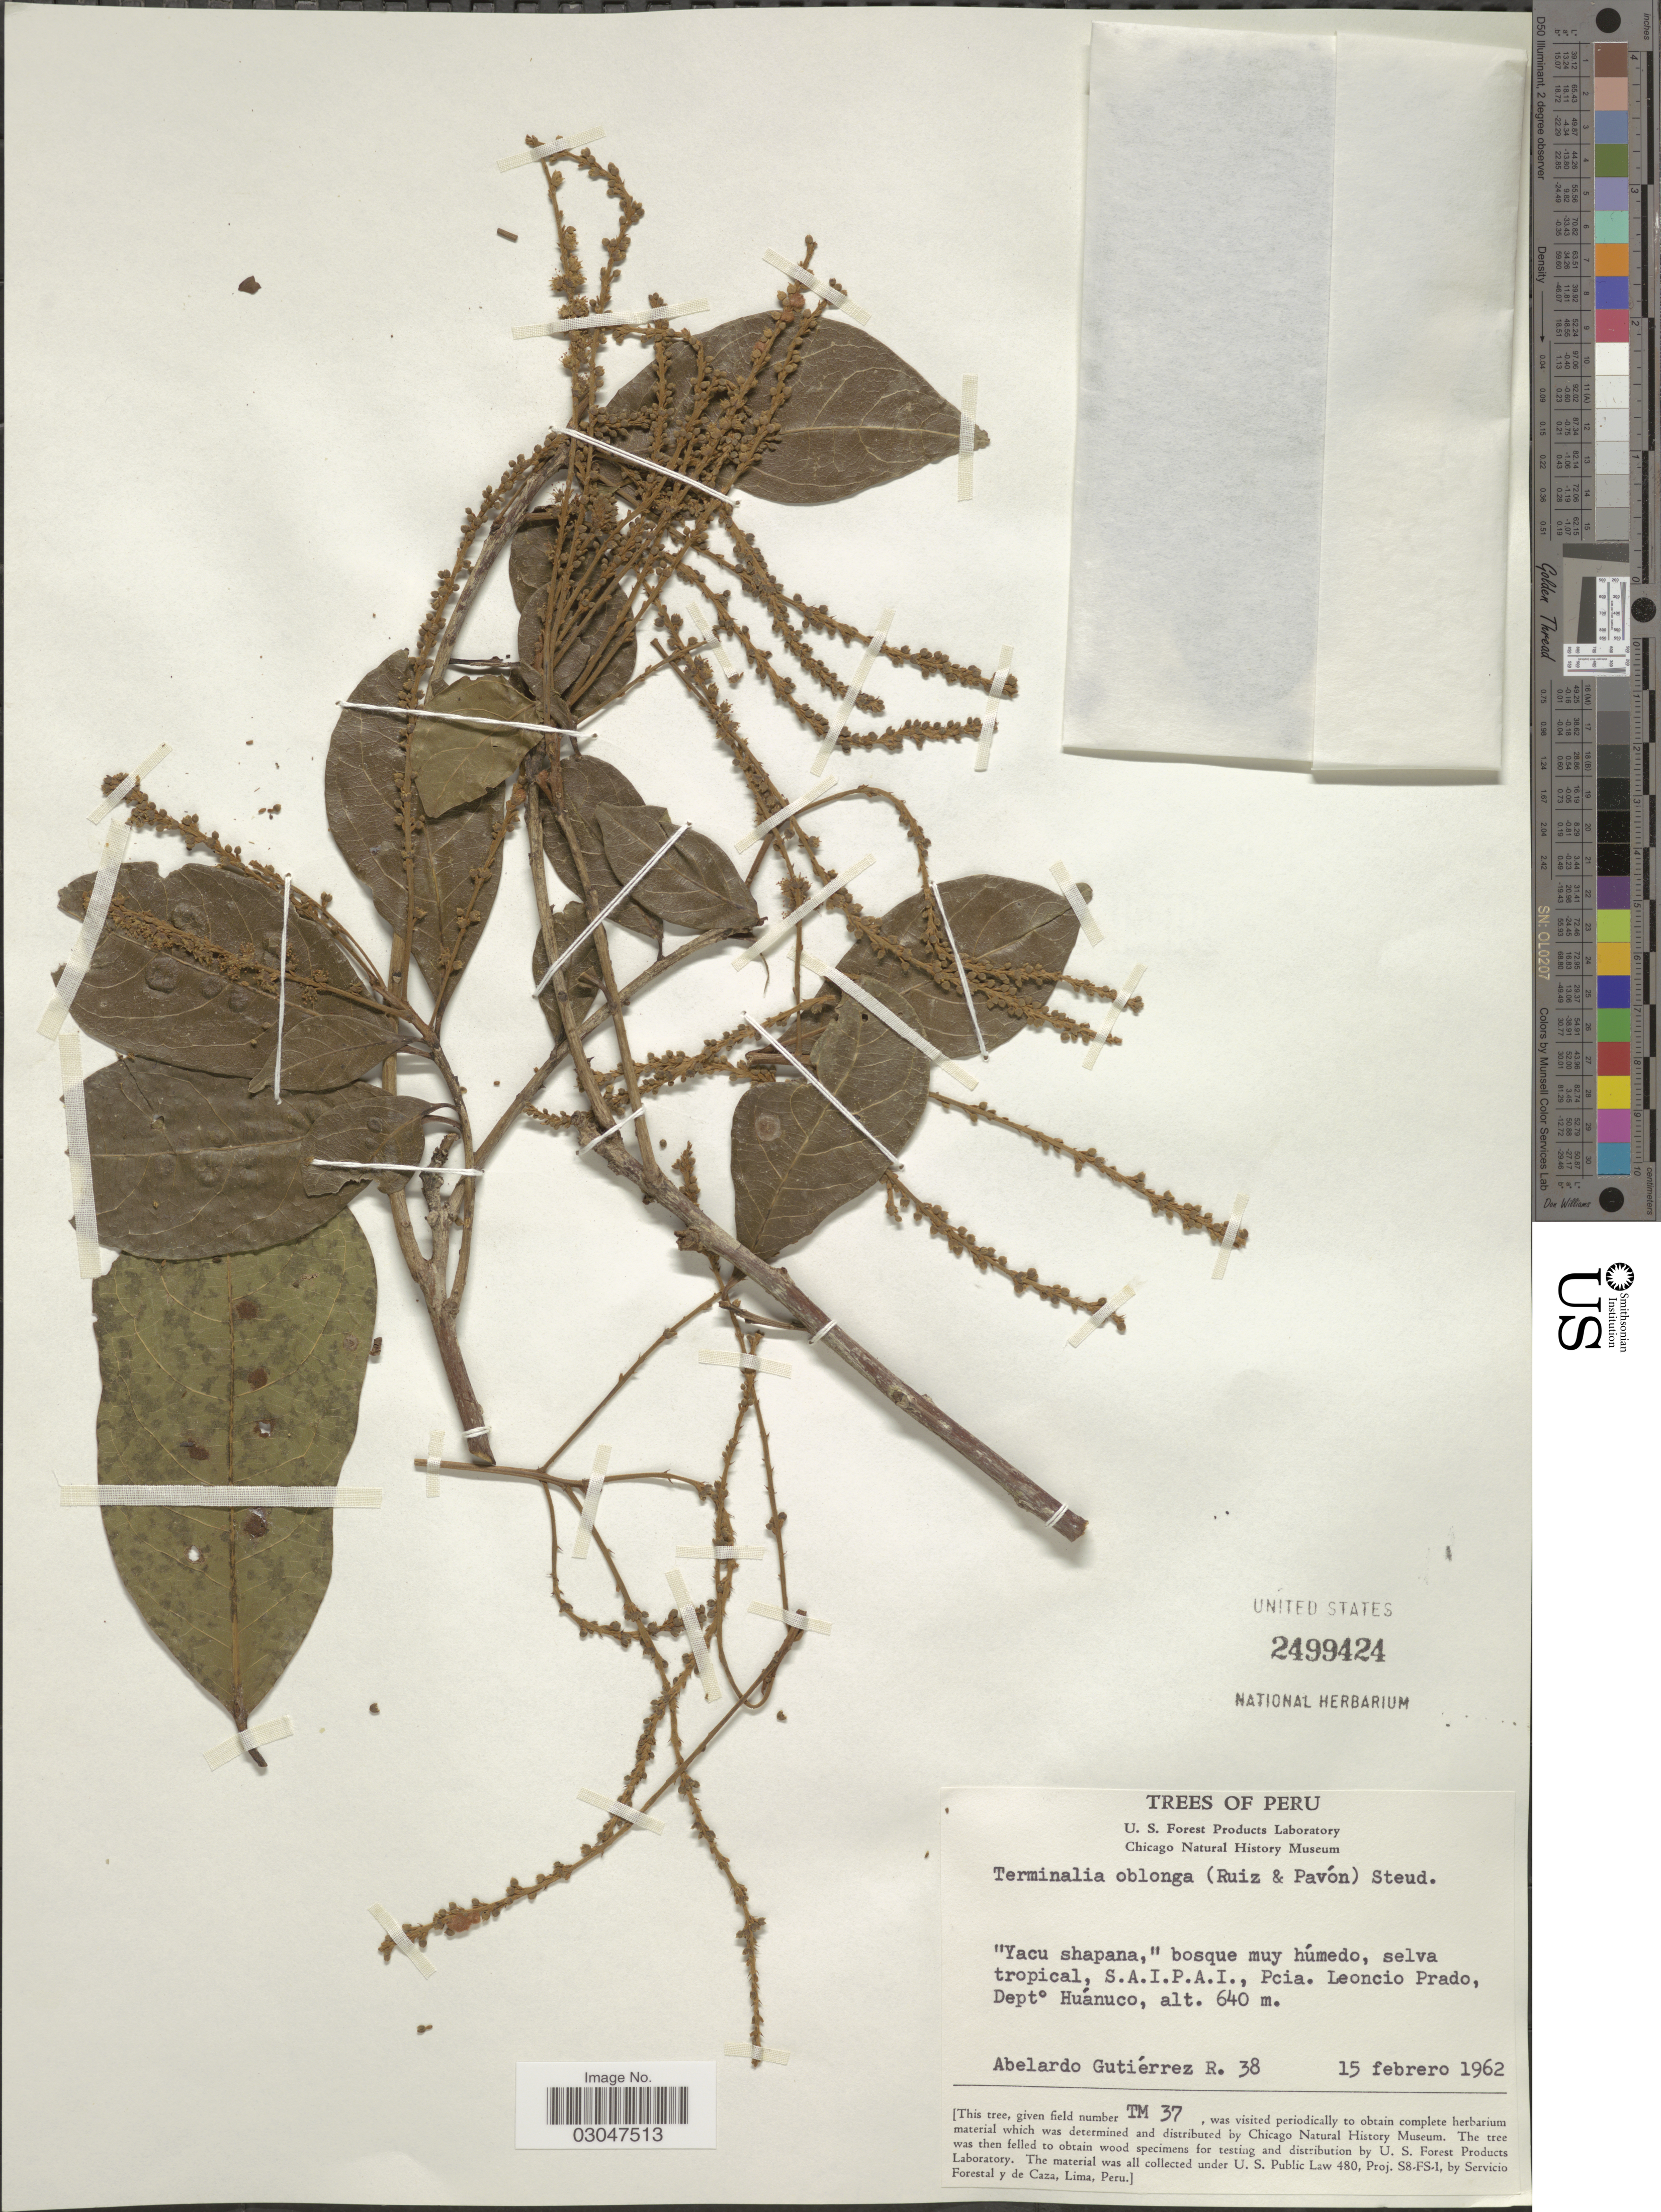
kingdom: Plantae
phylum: Tracheophyta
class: Magnoliopsida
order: Myrtales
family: Combretaceae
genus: Terminalia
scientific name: Terminalia oblonga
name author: (Ruiz & Pav.) Steud.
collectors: A. Gutiérrez R.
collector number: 38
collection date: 1962-02-15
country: Peru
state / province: Huánuco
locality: S.A.I.P.A.I., Pcia. Leoncio Prado, Depto Huánuco.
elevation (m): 640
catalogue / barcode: US 2499424